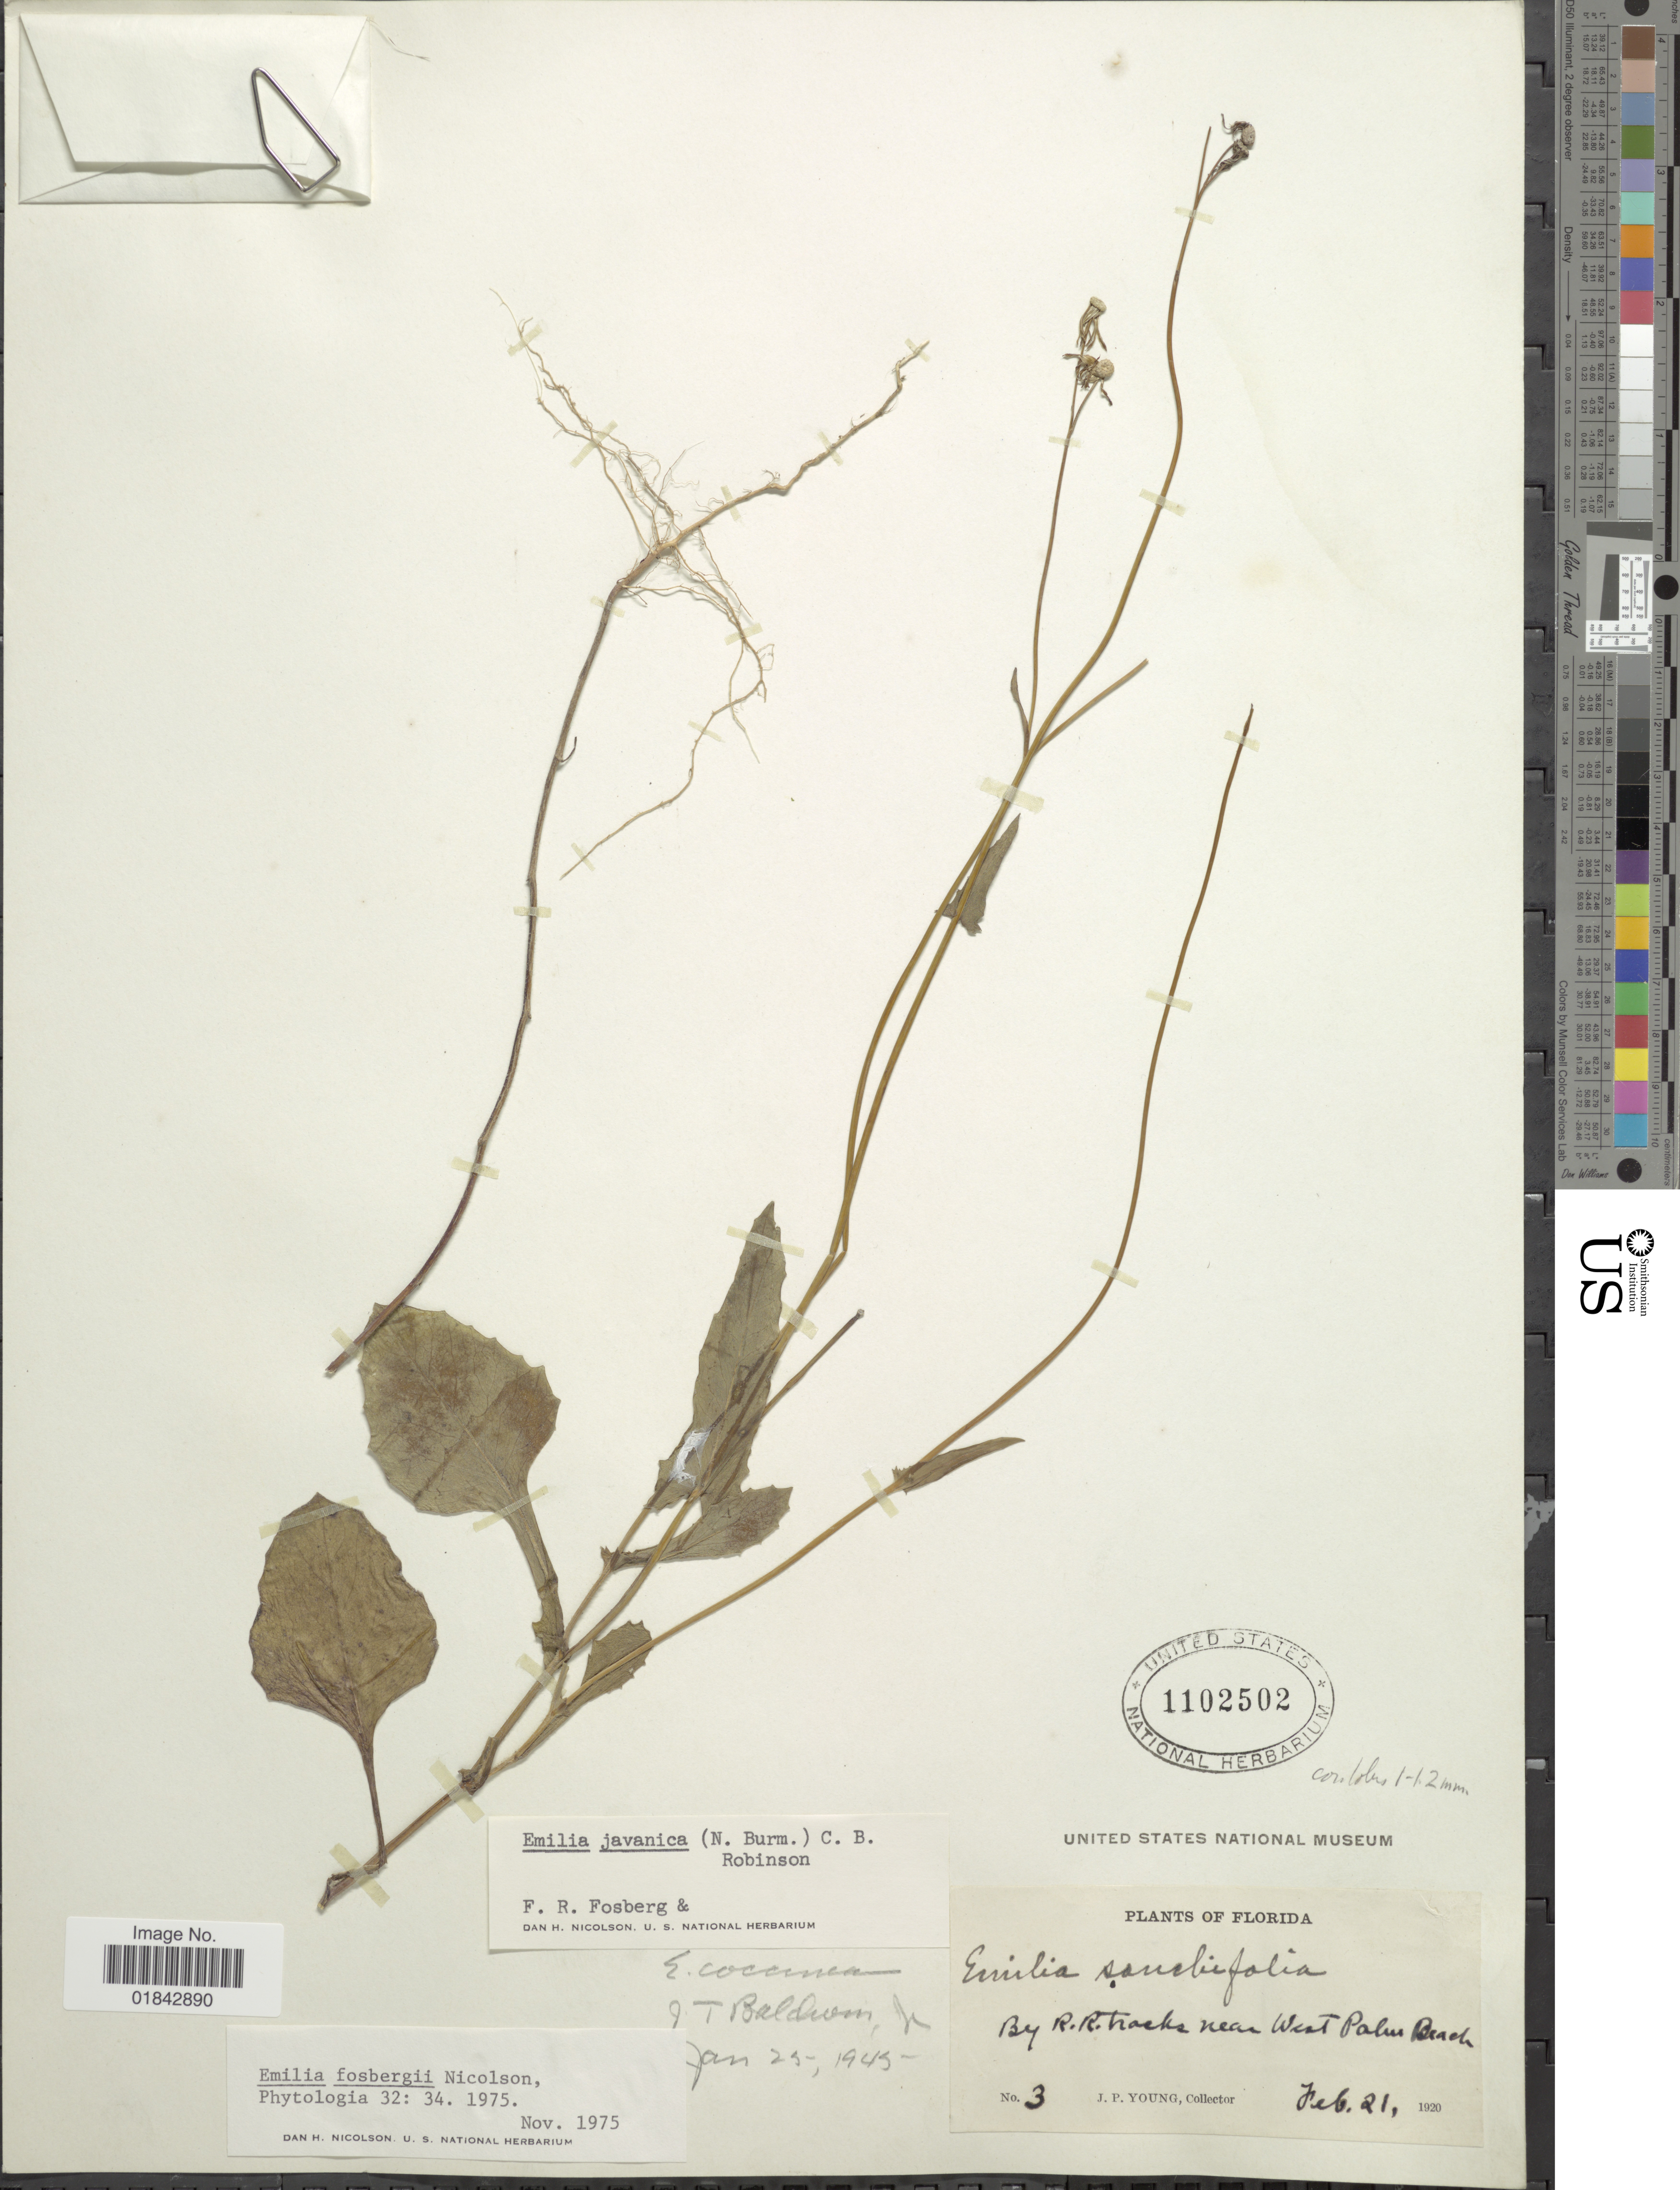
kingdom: Plantae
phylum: Tracheophyta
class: Magnoliopsida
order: Asterales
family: Asteraceae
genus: Emilia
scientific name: Emilia fosbergii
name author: Nicolson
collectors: J. P. Young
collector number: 3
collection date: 1920-02-21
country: United States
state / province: Florida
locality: By R. R. tracks near west Palm Beach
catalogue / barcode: US 1102502